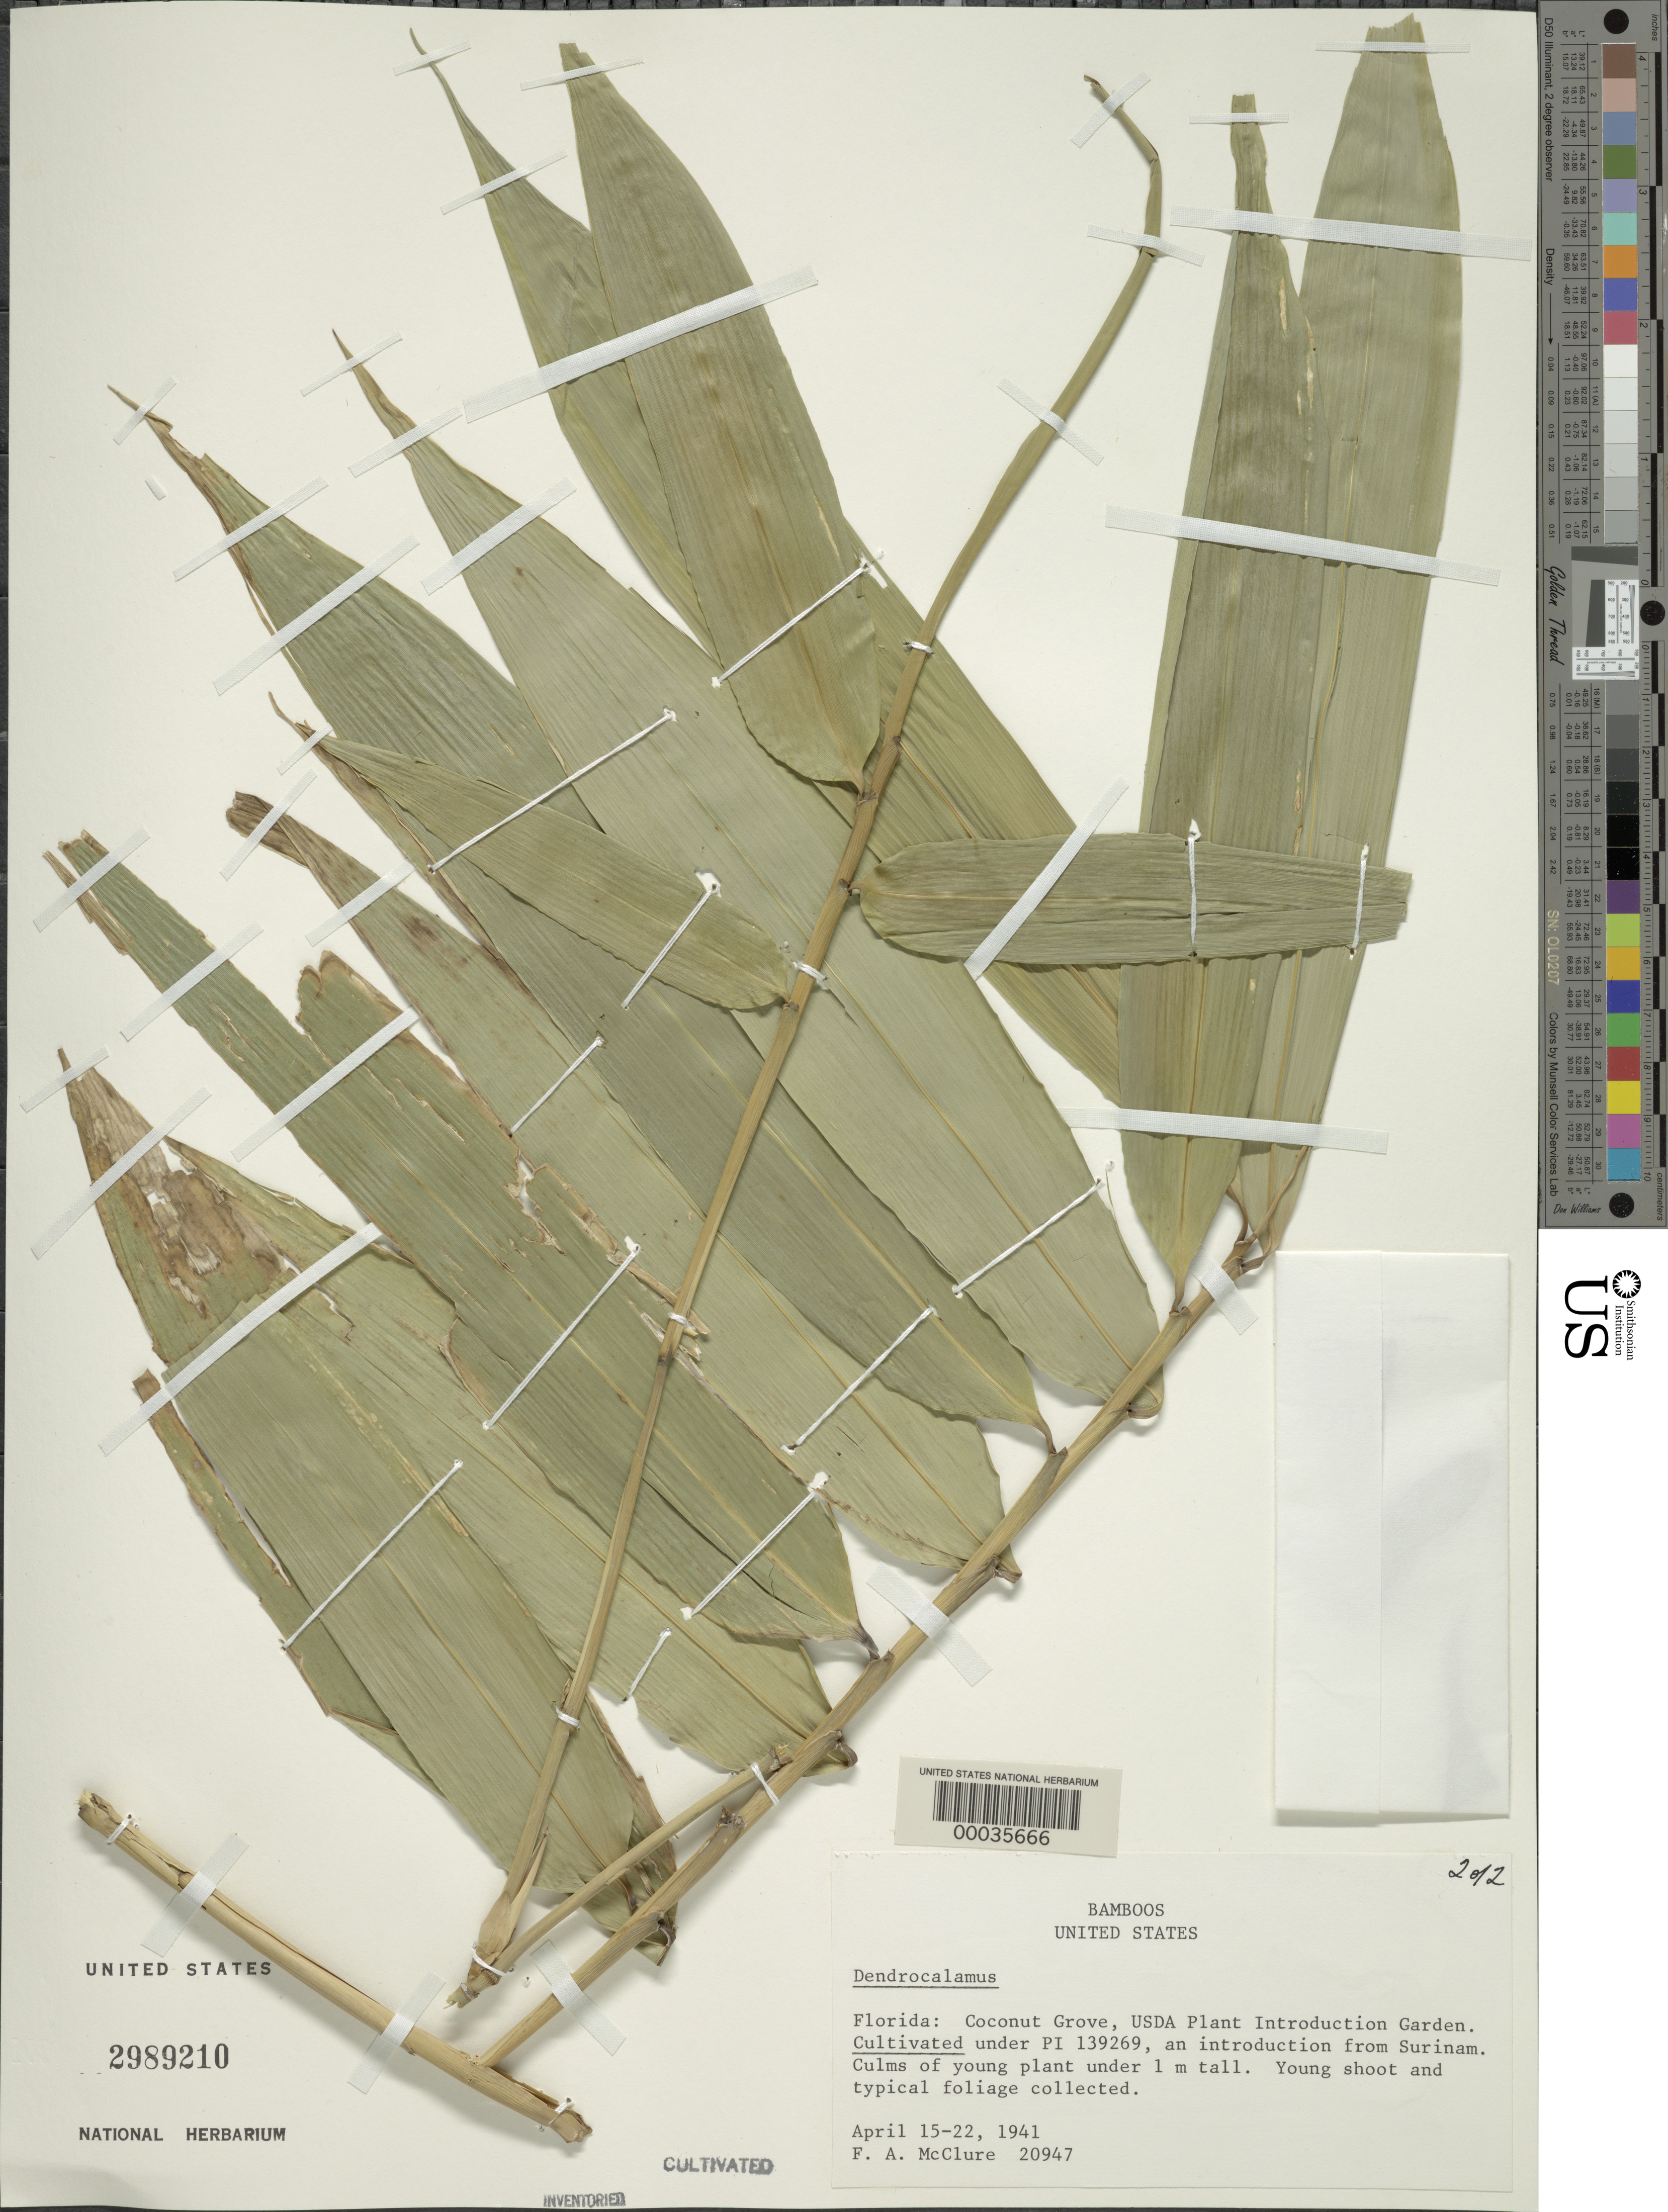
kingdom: Plantae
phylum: Tracheophyta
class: Liliopsida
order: Poales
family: Poaceae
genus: Dendrocalamus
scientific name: Dendrocalamus sp.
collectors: F. A. McClure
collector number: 20947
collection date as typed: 15 Apr 1941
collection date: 1941-04-15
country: United States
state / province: Florida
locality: USDA Plant Introduction Garden - Coconut Grove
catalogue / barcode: US 2989210